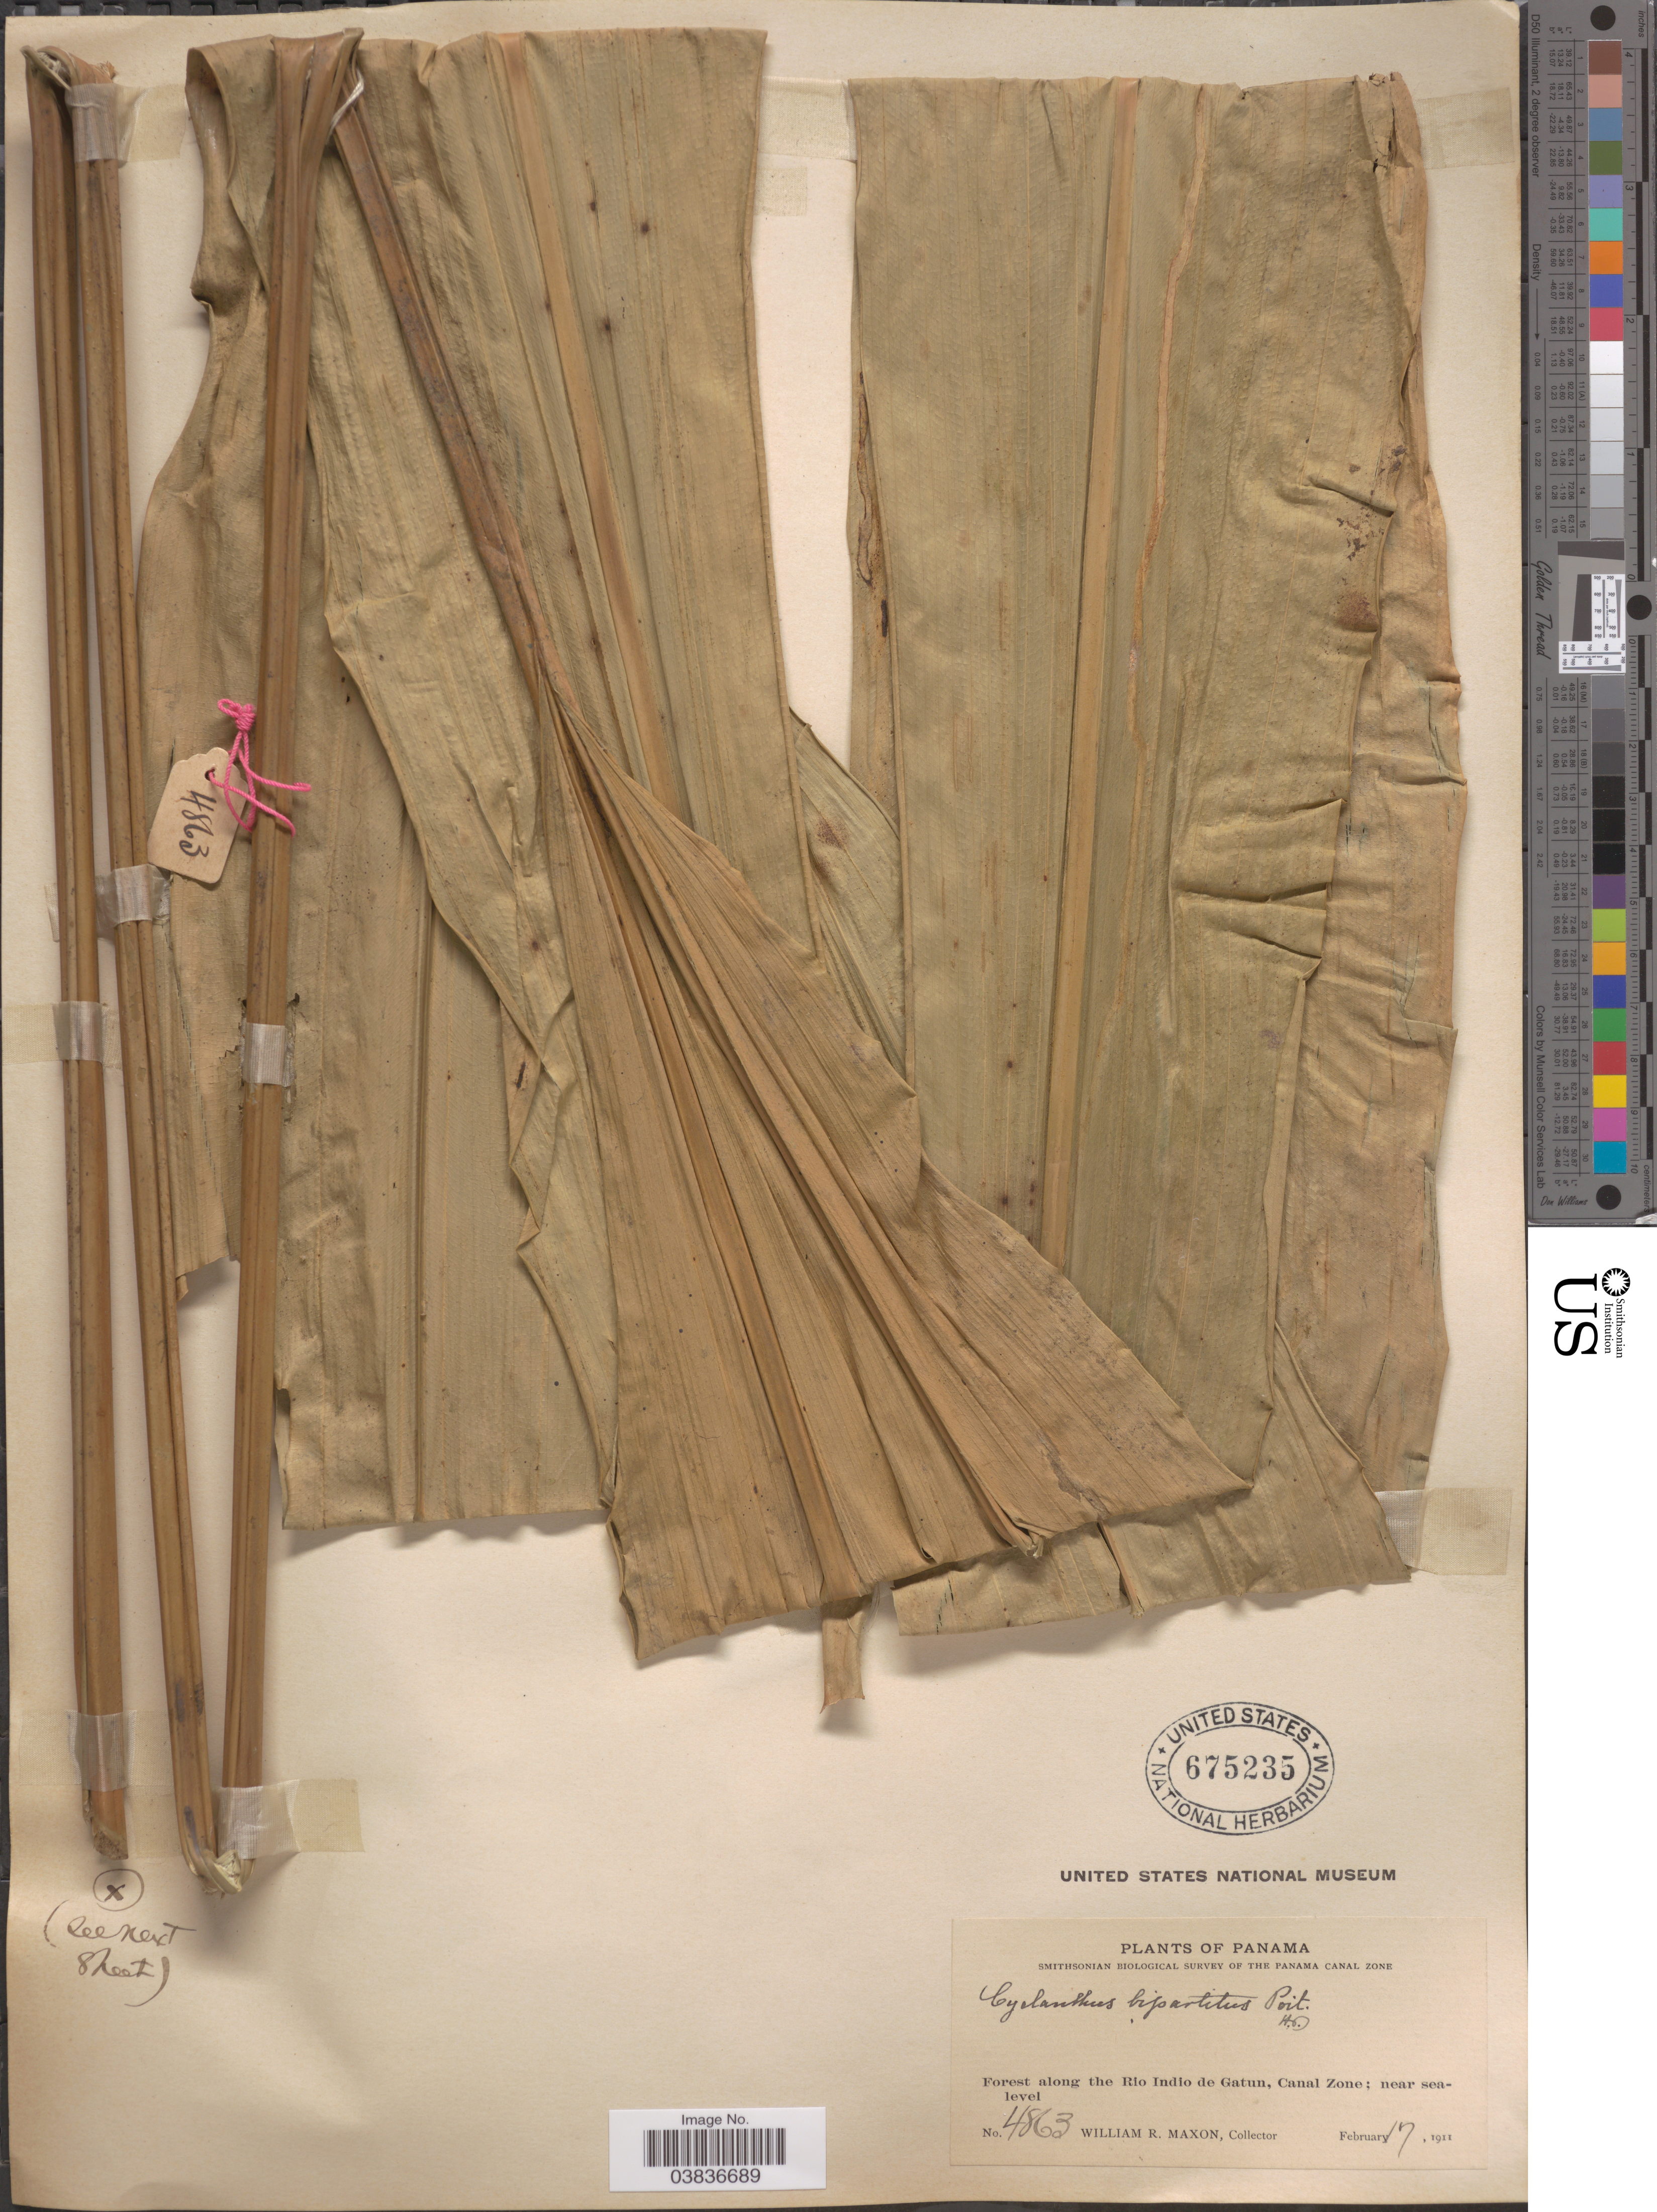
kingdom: Plantae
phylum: Tracheophyta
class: Liliopsida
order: Pandanales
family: Cyclanthaceae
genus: Cyclanthus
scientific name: Cyclanthus bipartitus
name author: Poit. ex A. Rich.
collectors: W. R. Maxon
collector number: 4863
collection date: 1911-02-17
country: Panama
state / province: Colón / Panamá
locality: Along the Río Indio de Gatun, Canal Zone.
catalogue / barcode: US 675235